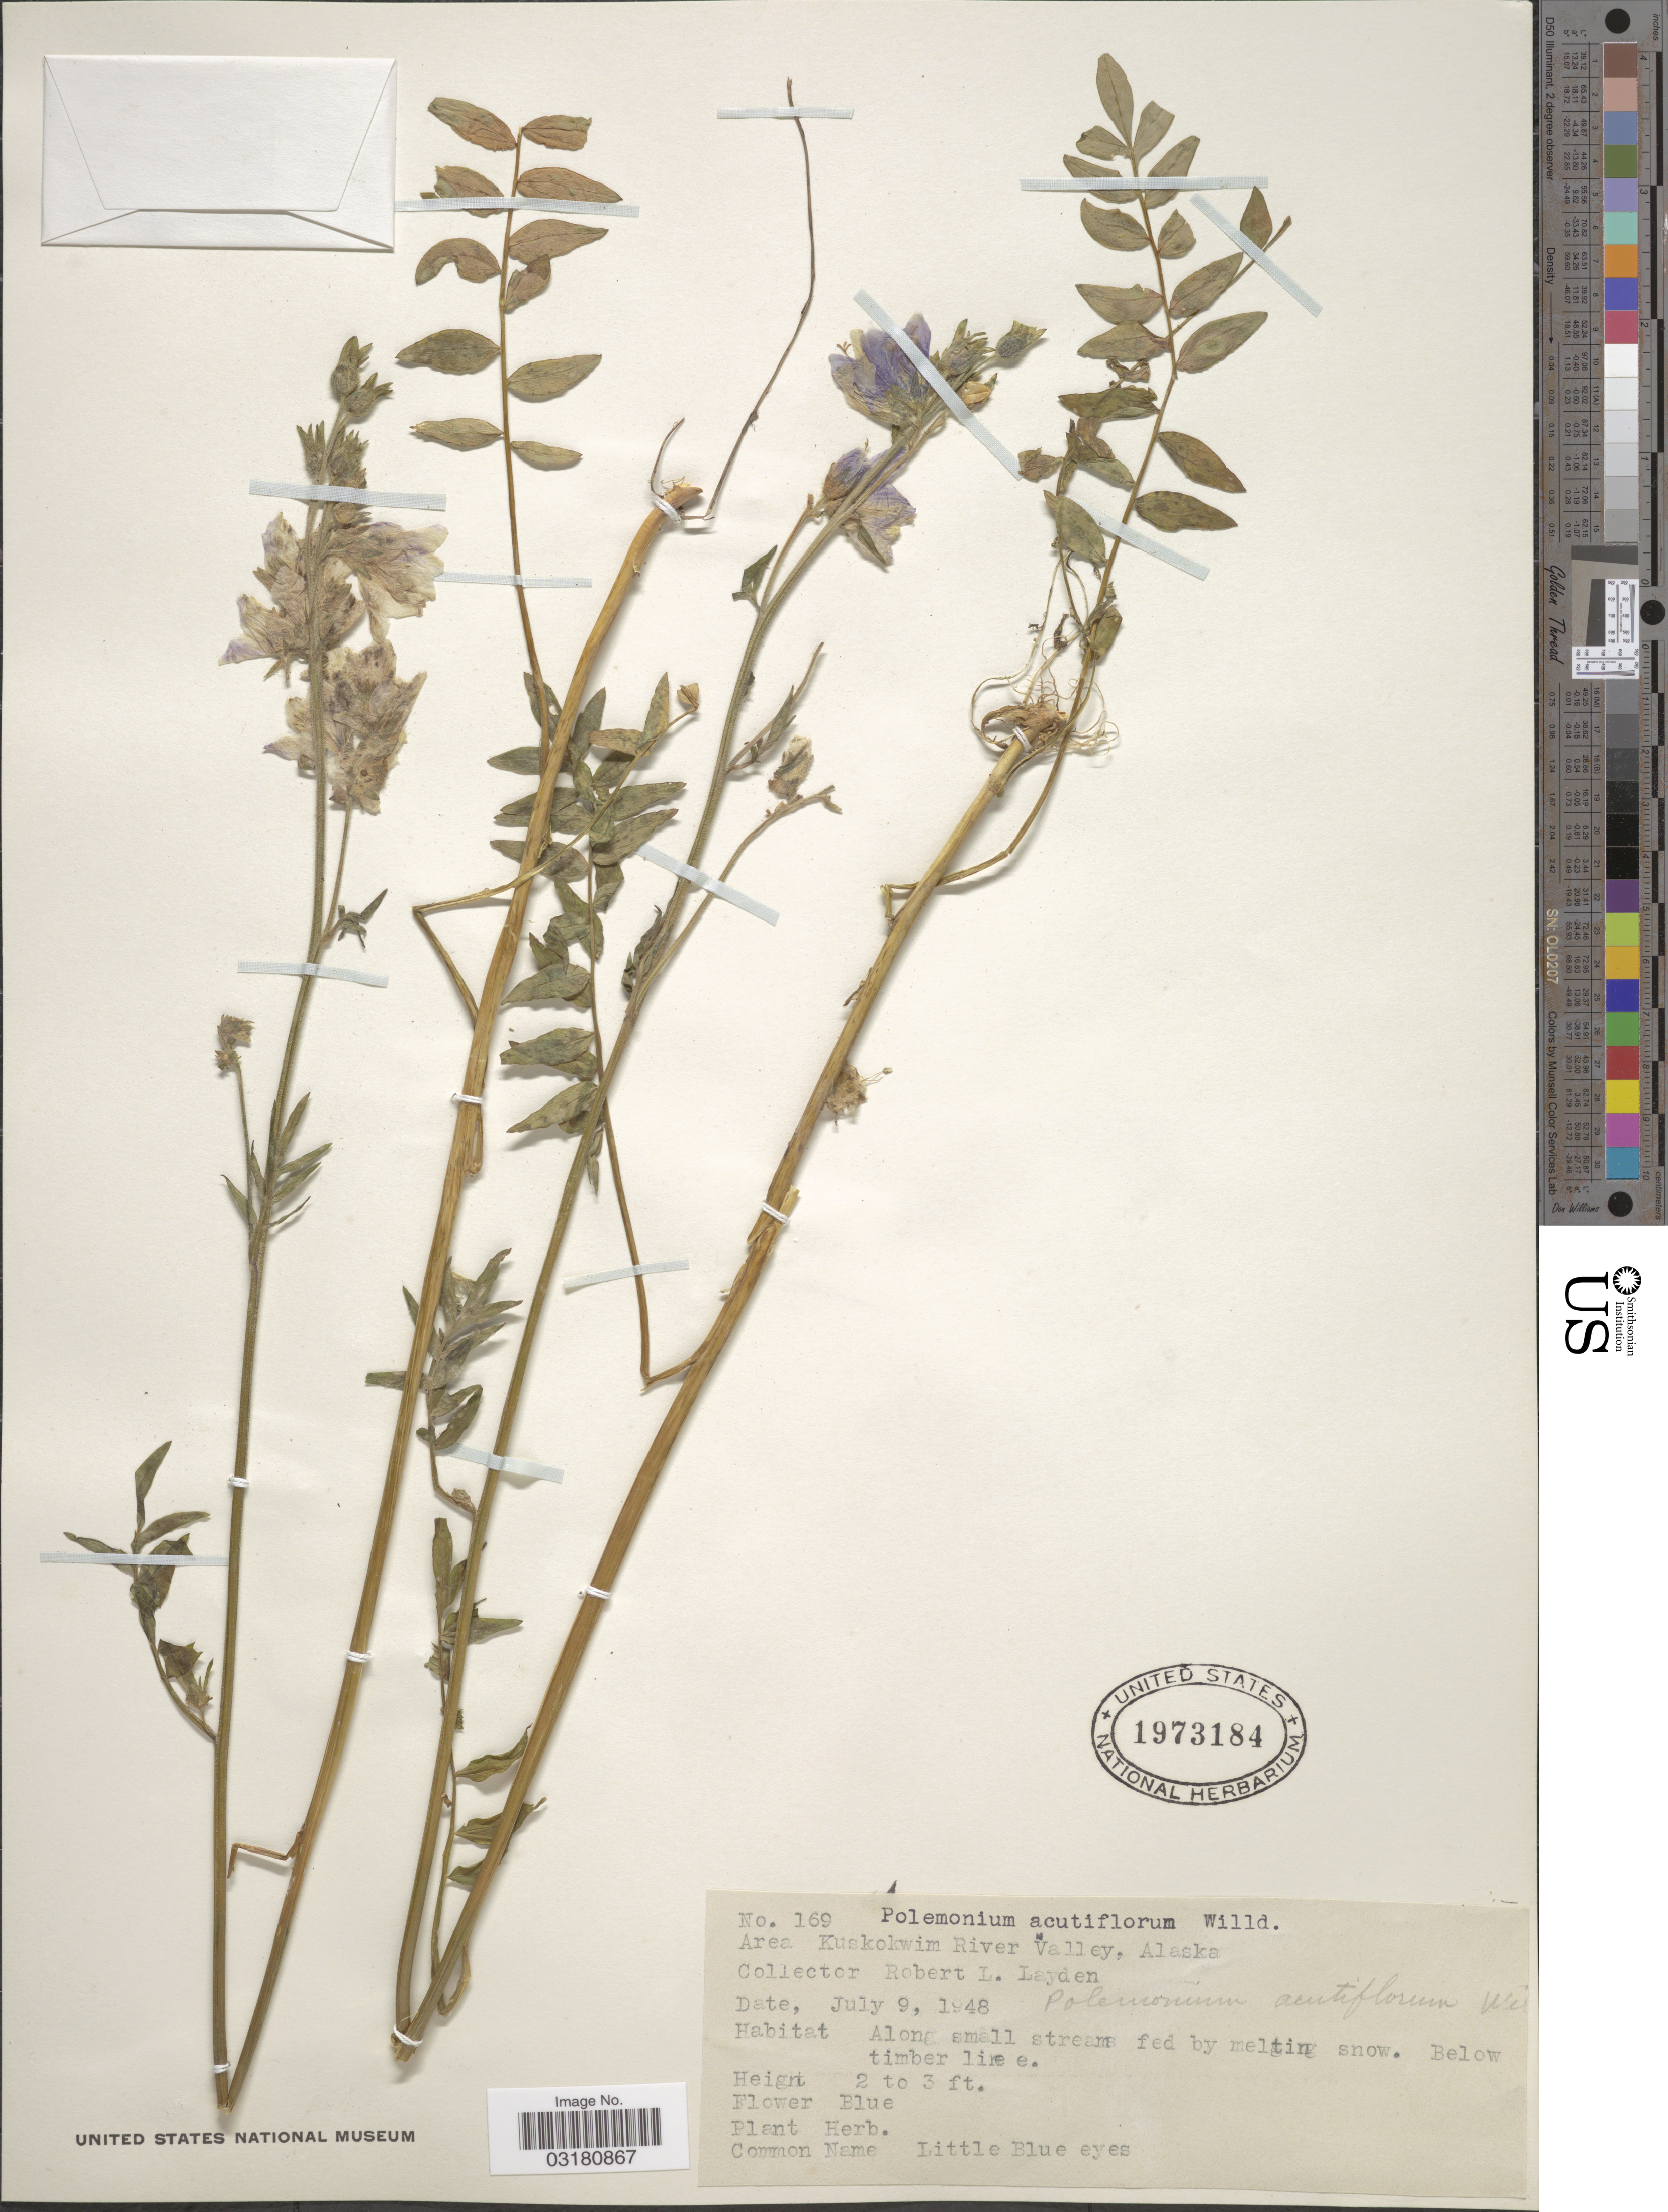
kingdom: Plantae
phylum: Tracheophyta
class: Magnoliopsida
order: Ericales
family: Polemoniaceae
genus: Polemonium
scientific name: Polemonium caeruleum subsp. villosum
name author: (Rudolph ex Georgi) Brand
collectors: R. Layden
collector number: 169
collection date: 1948-07-09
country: United States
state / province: Alaska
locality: Area Kuskokwim River Valley.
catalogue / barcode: US 1973184